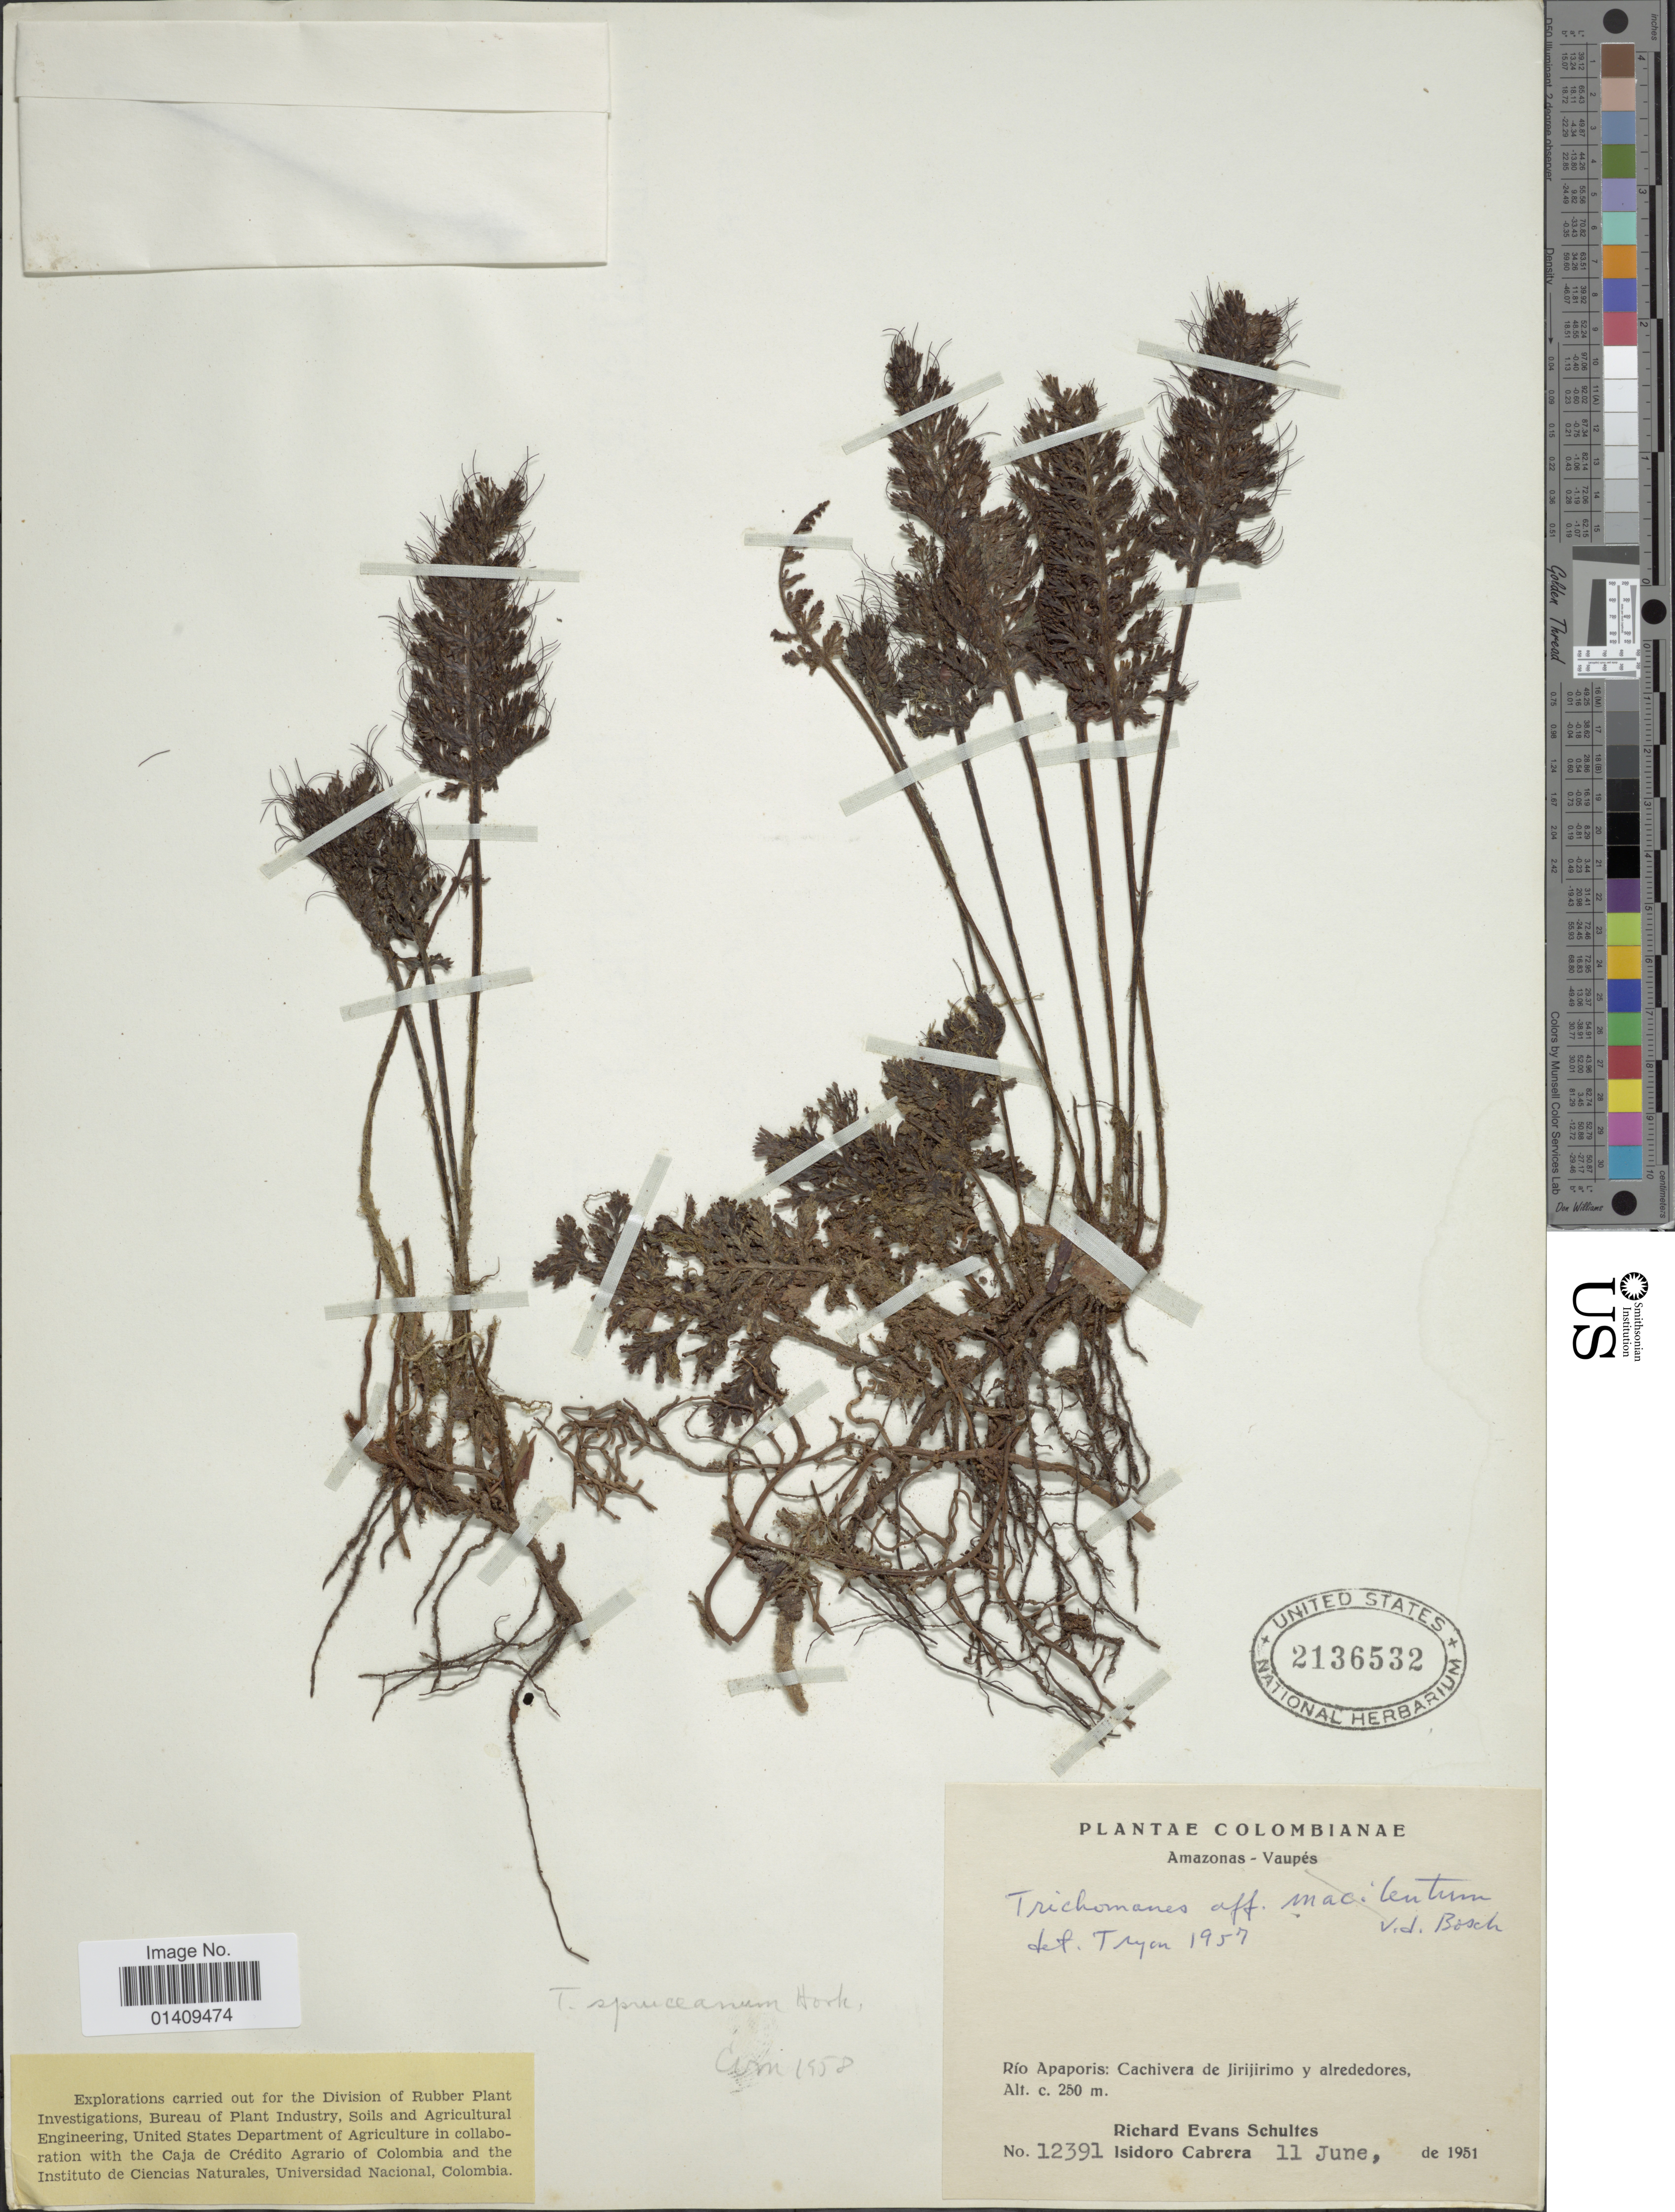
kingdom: Plantae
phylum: Tracheophyta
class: Polypodiopsida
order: Hymenophyllales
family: Hymenophyllaceae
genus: Trichomanes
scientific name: Trichomanes spruceanum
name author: Hook.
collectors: R. E. Schultes & I. Cabrera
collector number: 12391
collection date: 1951-06-11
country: Colombia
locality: Amazonas-Vaupes Rio Apaporis Cachivera de Jirijirimo y alrededores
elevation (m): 250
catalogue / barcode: US 2136532